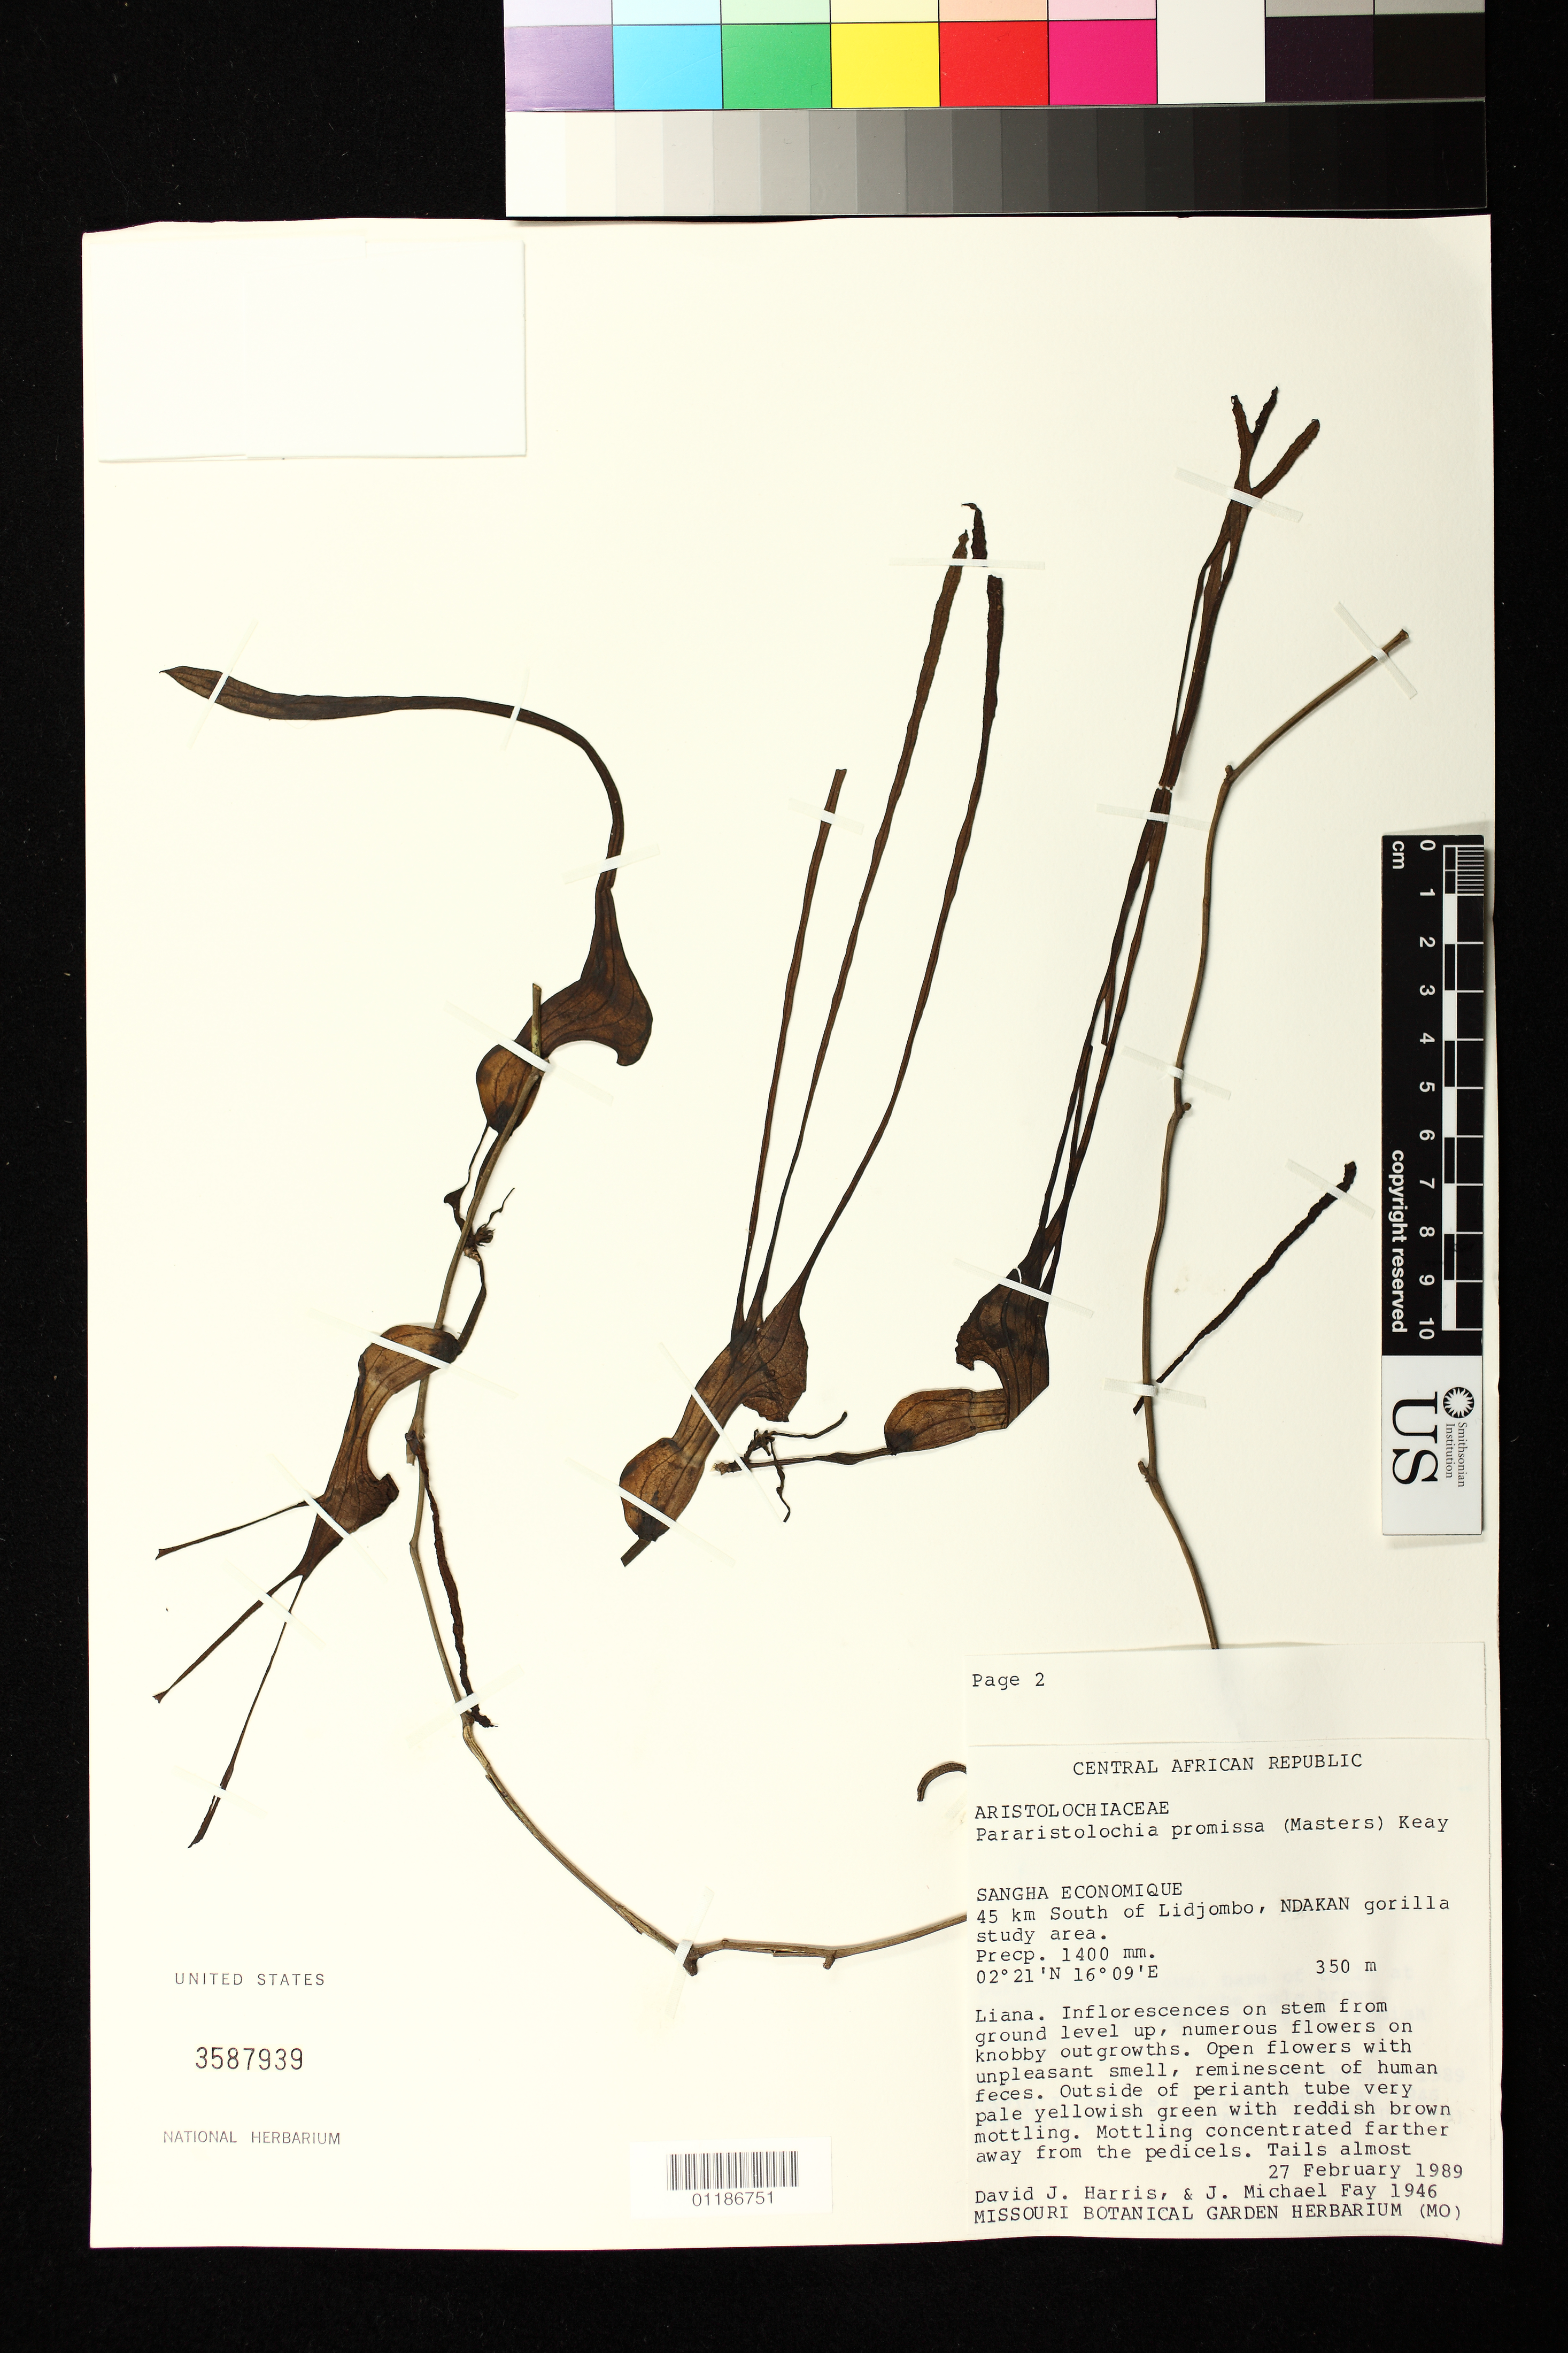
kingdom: Plantae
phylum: Tracheophyta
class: Magnoliopsida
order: Piperales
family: Aristolochiaceae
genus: Pararistolochia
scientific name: Pararistolochia promissa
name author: (Mast.) Keay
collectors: D. J. Harris & J. M. Fay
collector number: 1946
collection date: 1989-02-27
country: Central African Republic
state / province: Mambéré-Kadéï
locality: SANGHA ECONOMIQUE. 45 km South of Lidjombo, NDAKAN gorilla study area.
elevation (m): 350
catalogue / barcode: US 3587939